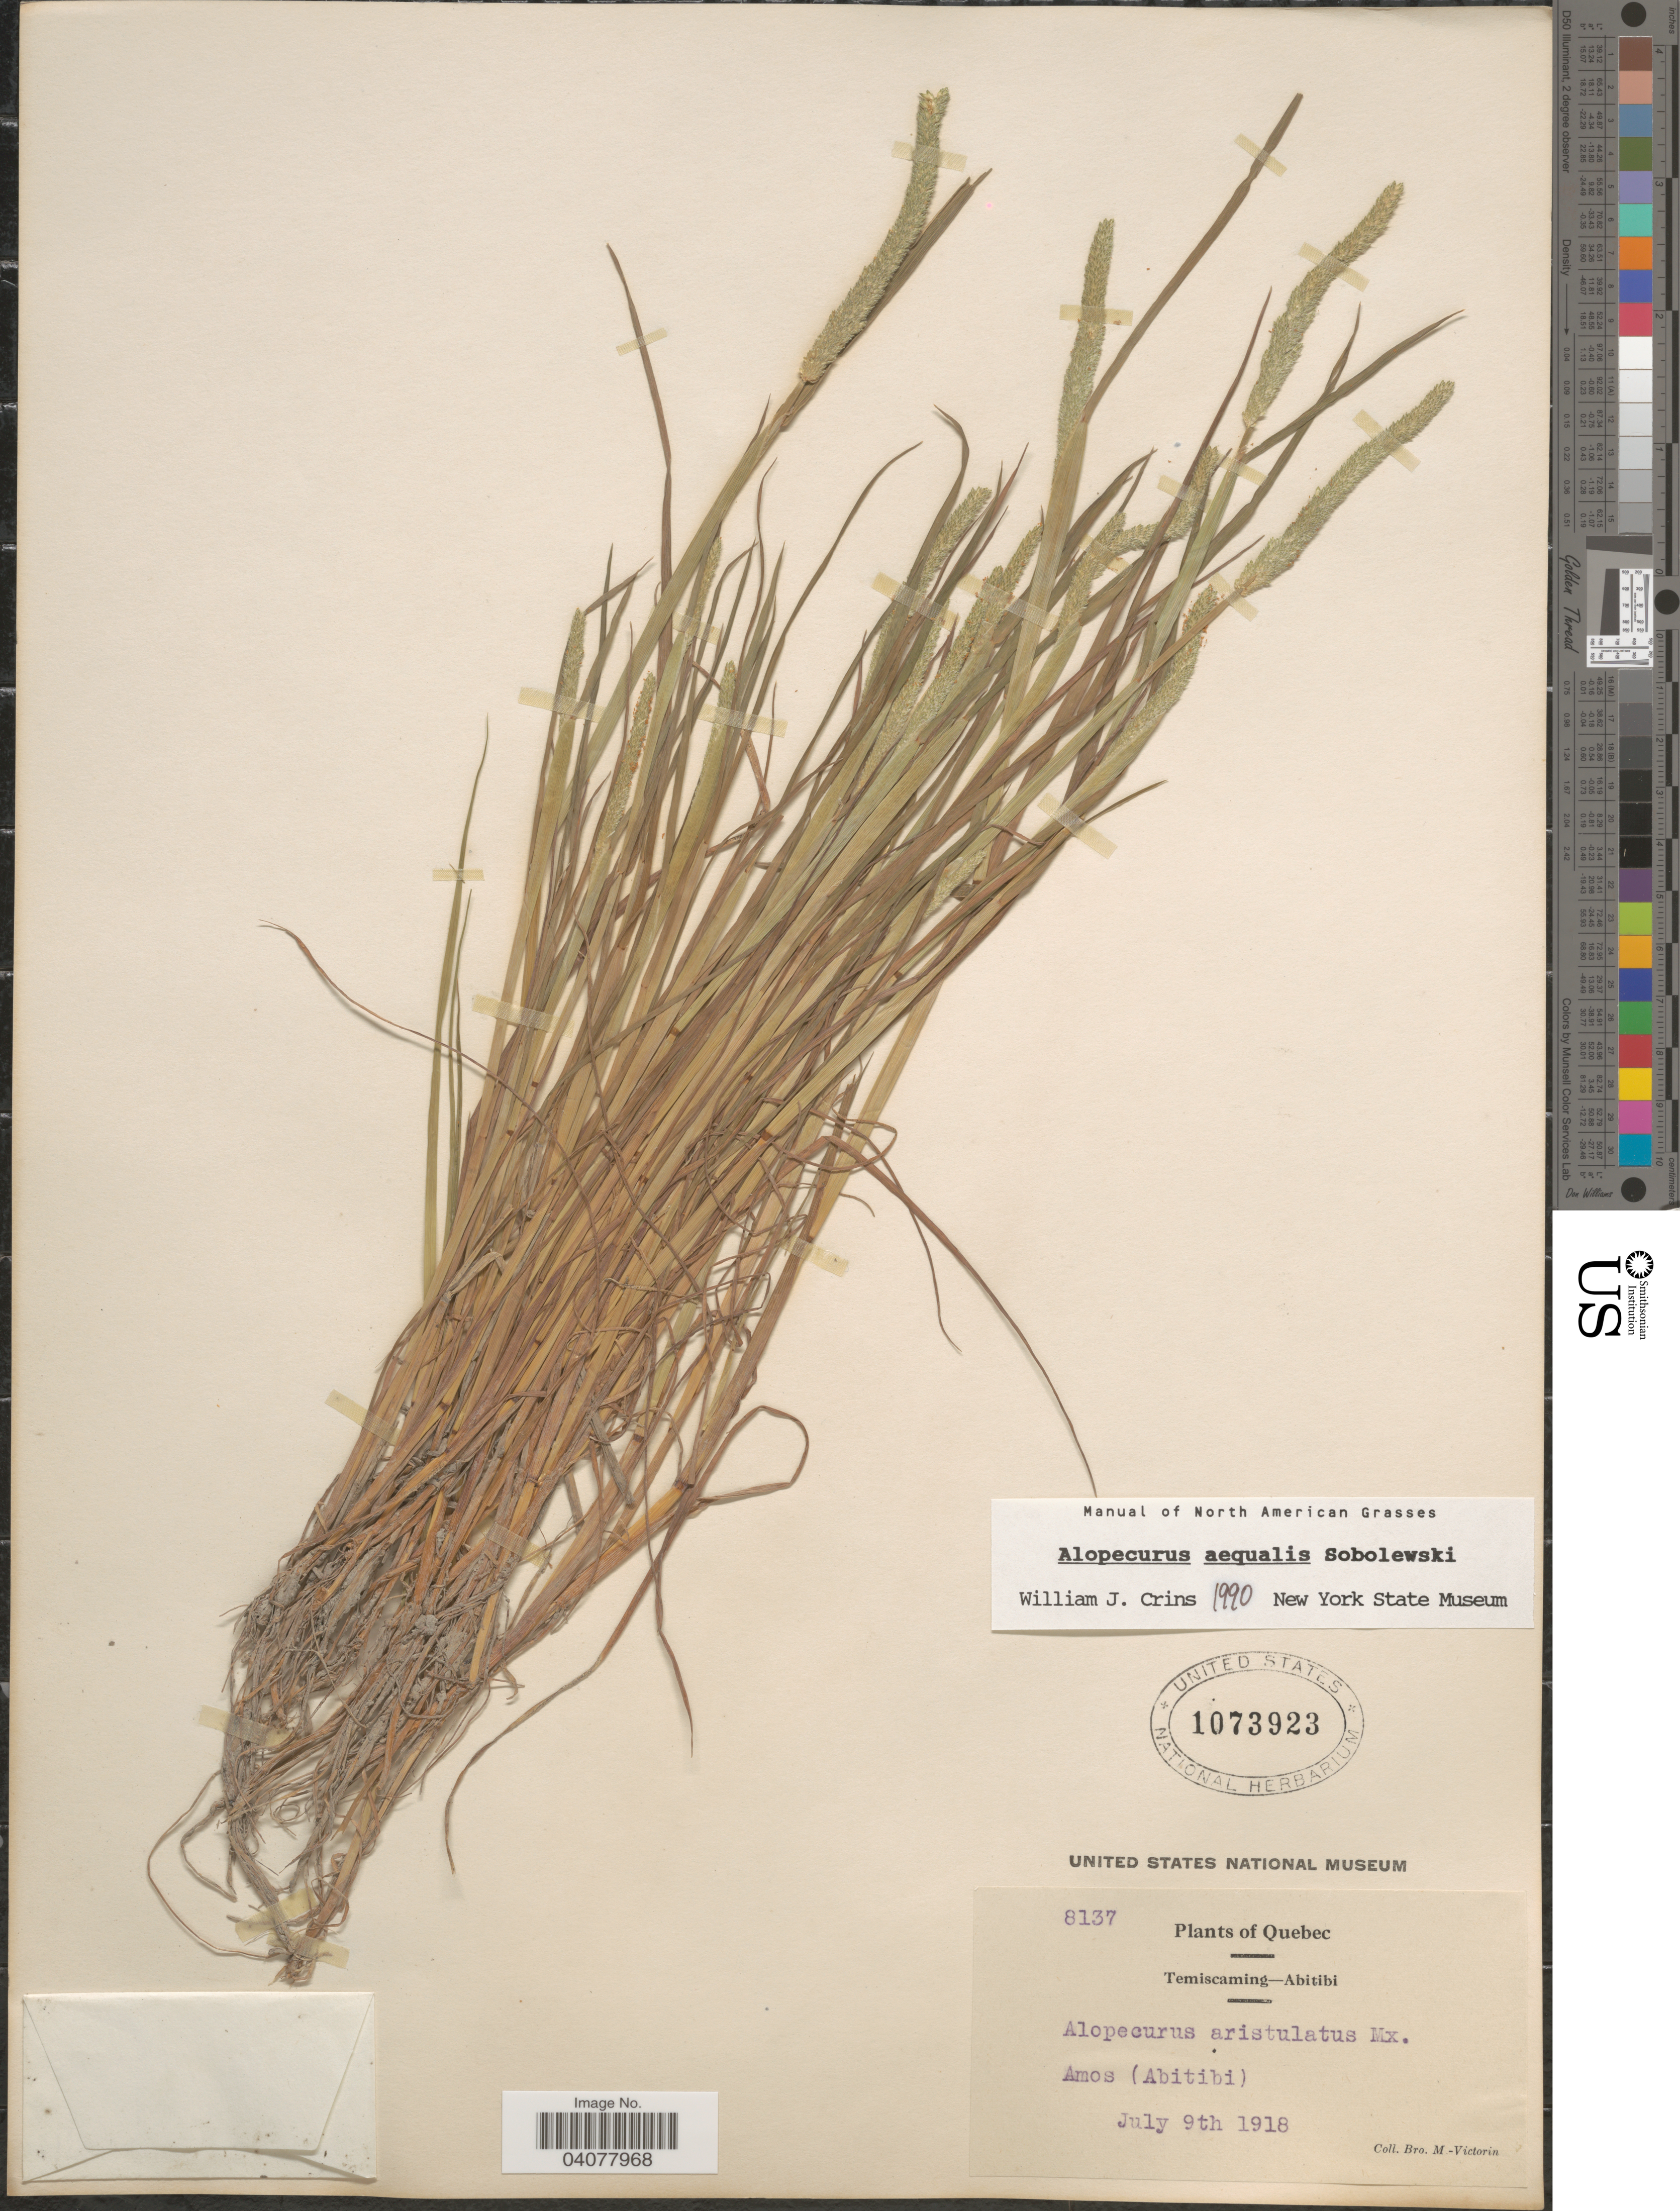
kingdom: Plantae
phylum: Tracheophyta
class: Liliopsida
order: Poales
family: Poaceae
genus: Alopecurus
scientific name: Alopecurus aequalis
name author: Sobol.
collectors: Fr. Marie-Victorin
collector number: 8137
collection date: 1918-07-09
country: Canada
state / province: Quebec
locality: Temiscaming-Abitibi. Amos (Abitibi).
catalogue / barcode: US 1073923